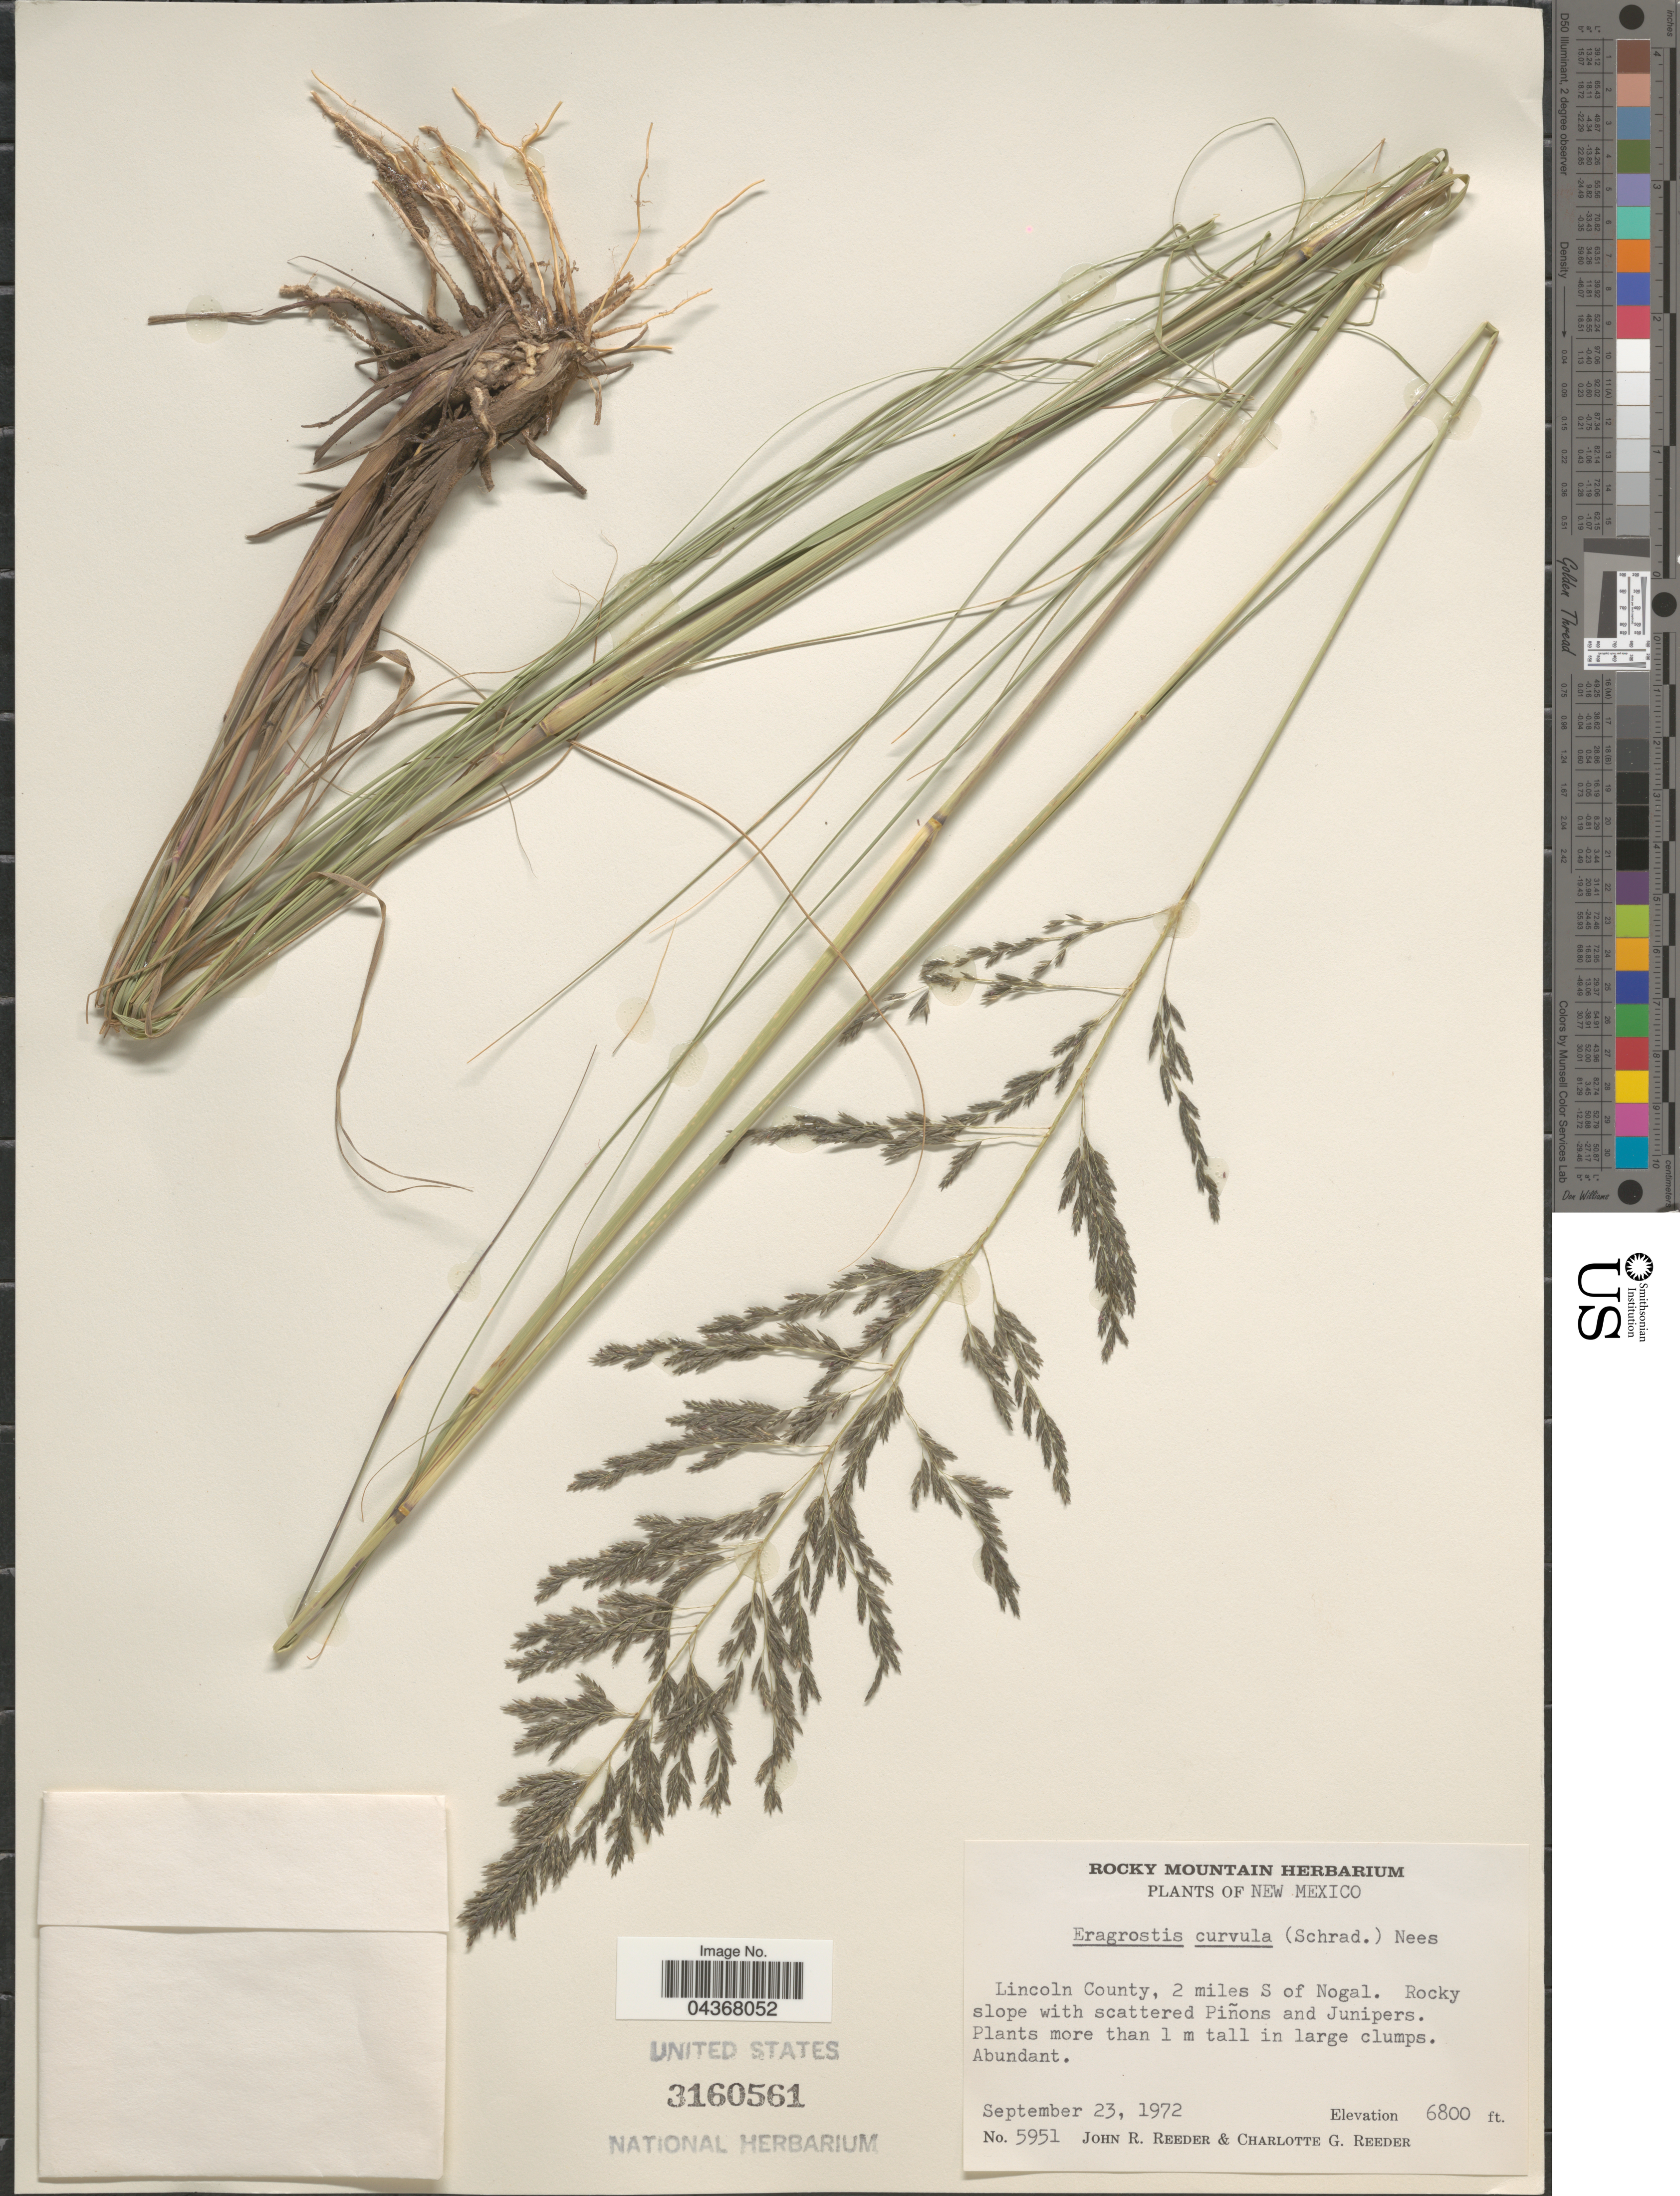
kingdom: Plantae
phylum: Tracheophyta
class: Liliopsida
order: Poales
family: Poaceae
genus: Eragrostis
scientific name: Eragrostis curvula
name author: (Schrad.) Nees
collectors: J. R. Reeder & C. G. Reeder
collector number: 5951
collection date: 1972-09-23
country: United States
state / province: New Mexico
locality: Lincoln County, 2 miles S of Nogal.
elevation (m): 2073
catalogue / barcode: US 3160561